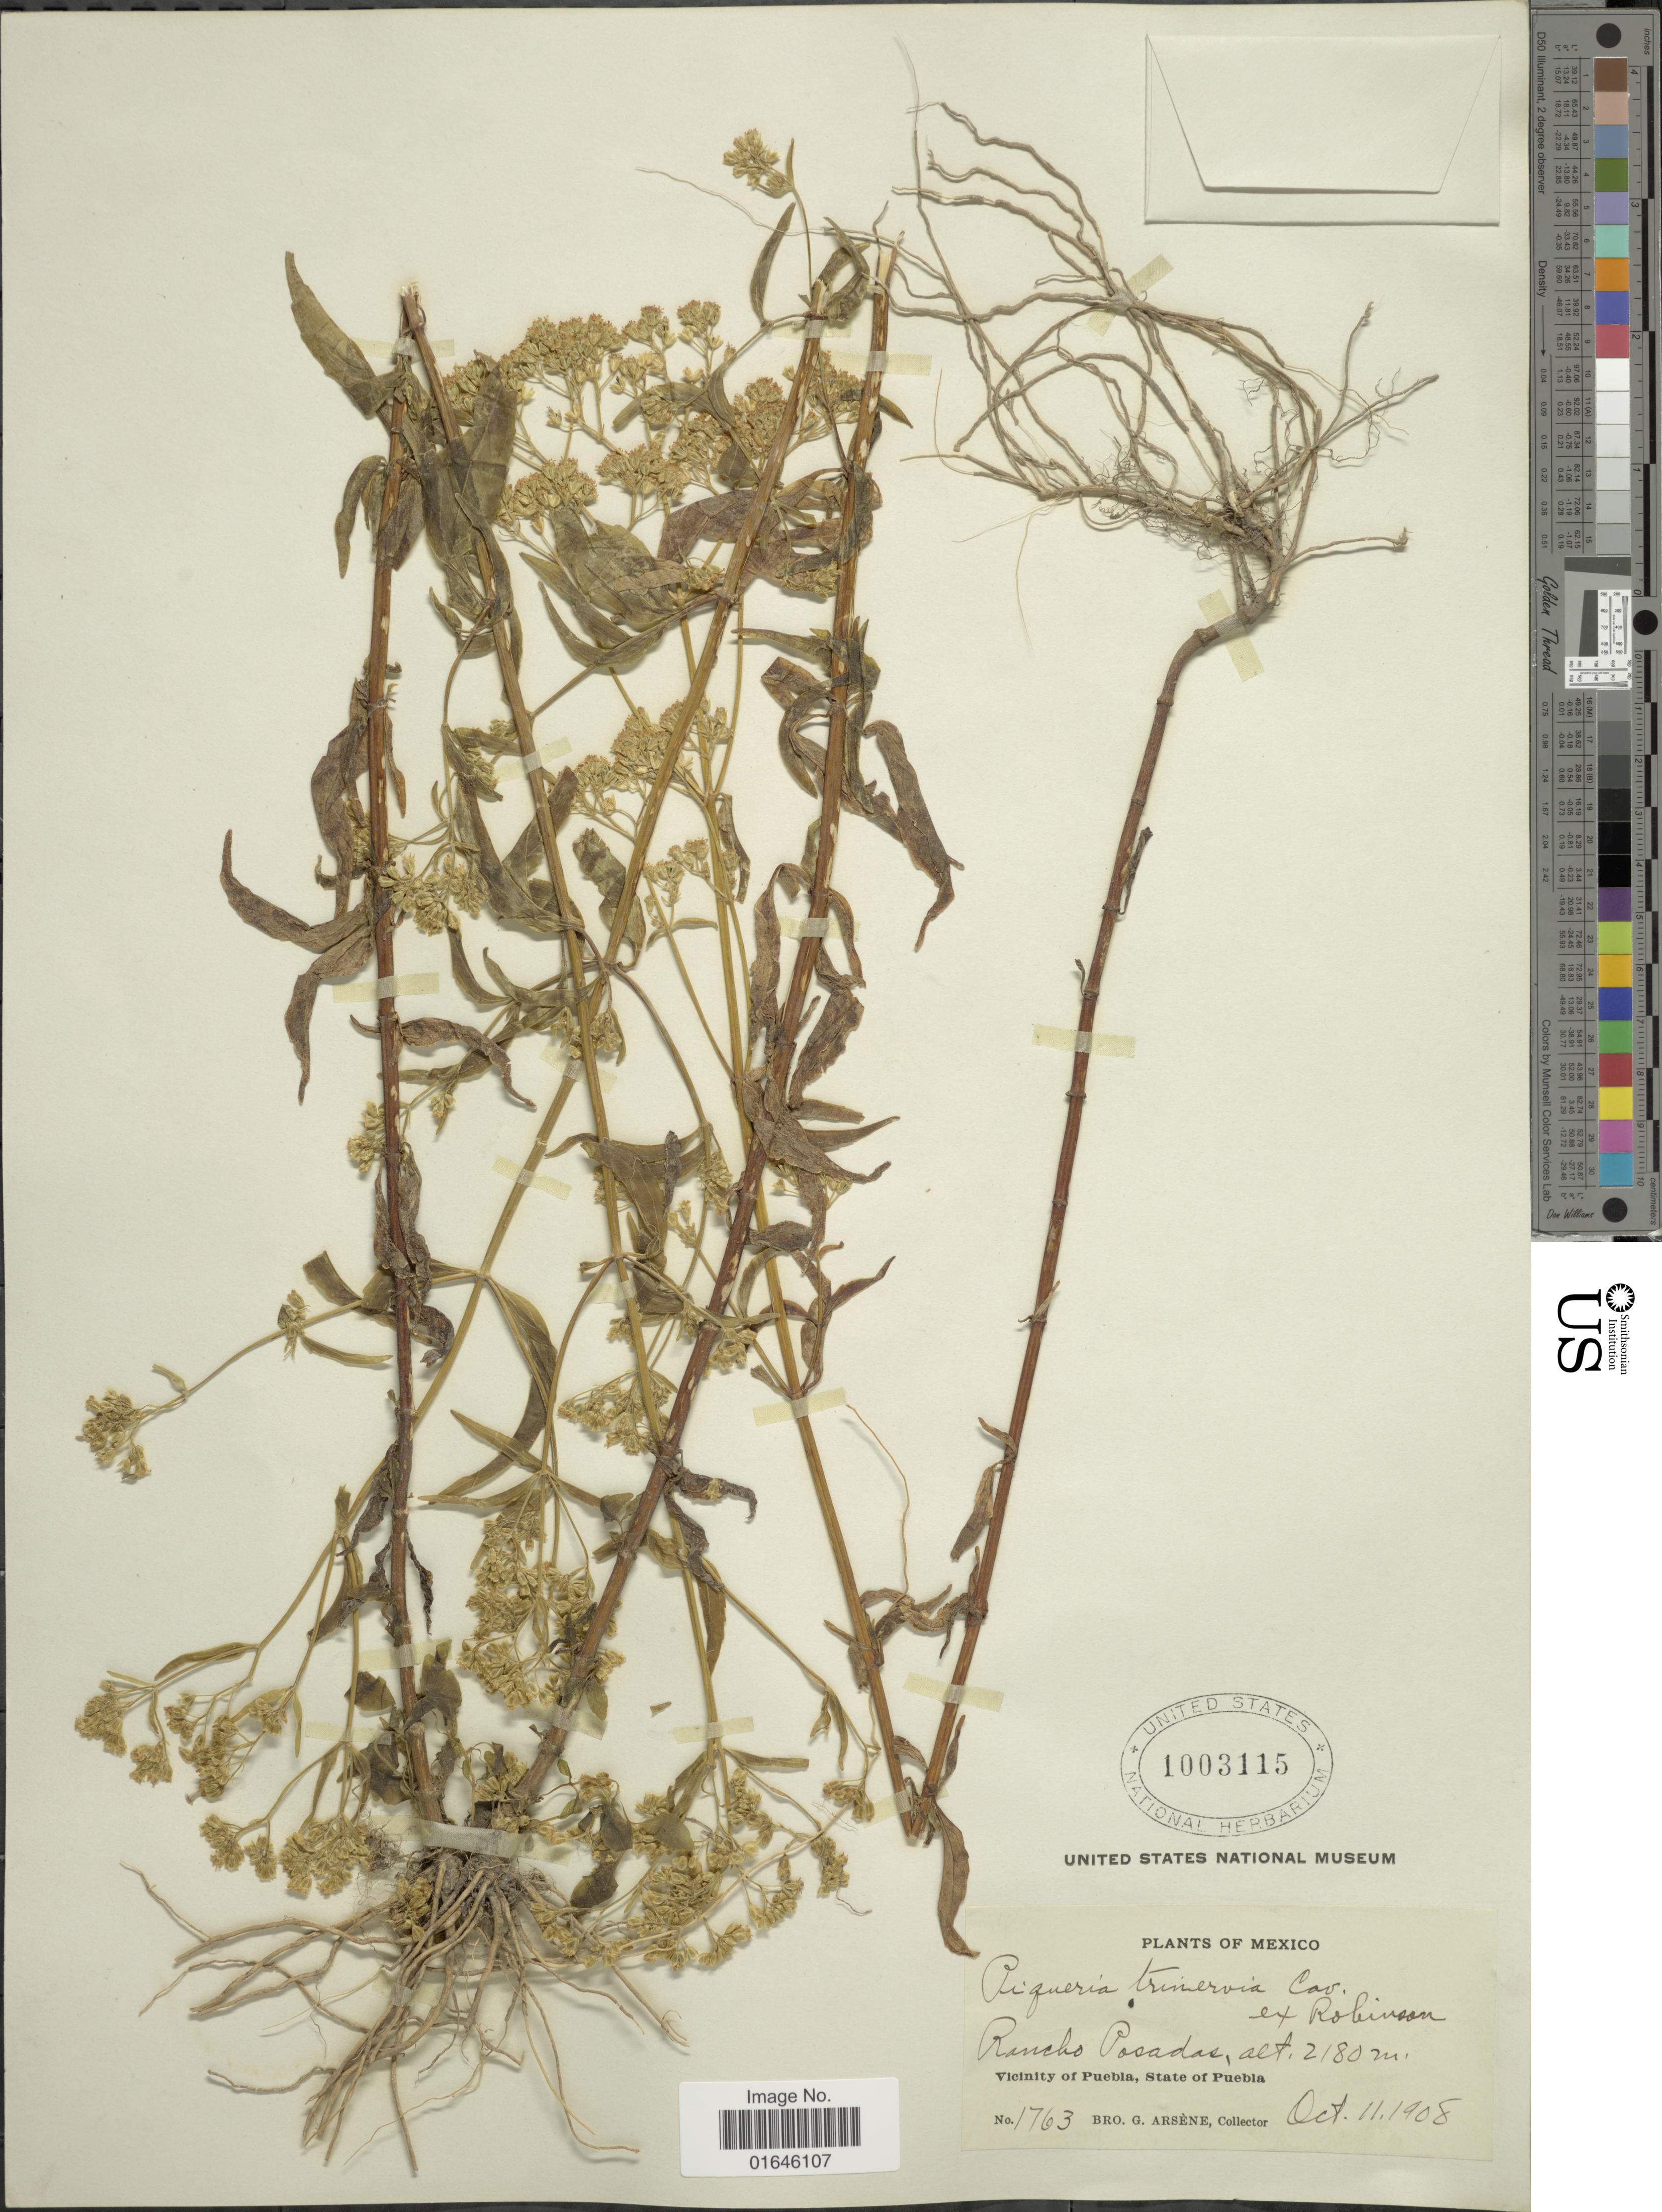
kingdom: Plantae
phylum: Tracheophyta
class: Magnoliopsida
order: Asterales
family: Asteraceae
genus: Piqueria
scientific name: Piqueria trinervia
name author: Cav.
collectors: Bro. G. Arsène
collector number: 1763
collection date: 1908-10-11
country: Mexico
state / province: Puebla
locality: Rancho Posadas, Vicinity of Puebla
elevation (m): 2180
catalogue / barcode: US 1003115